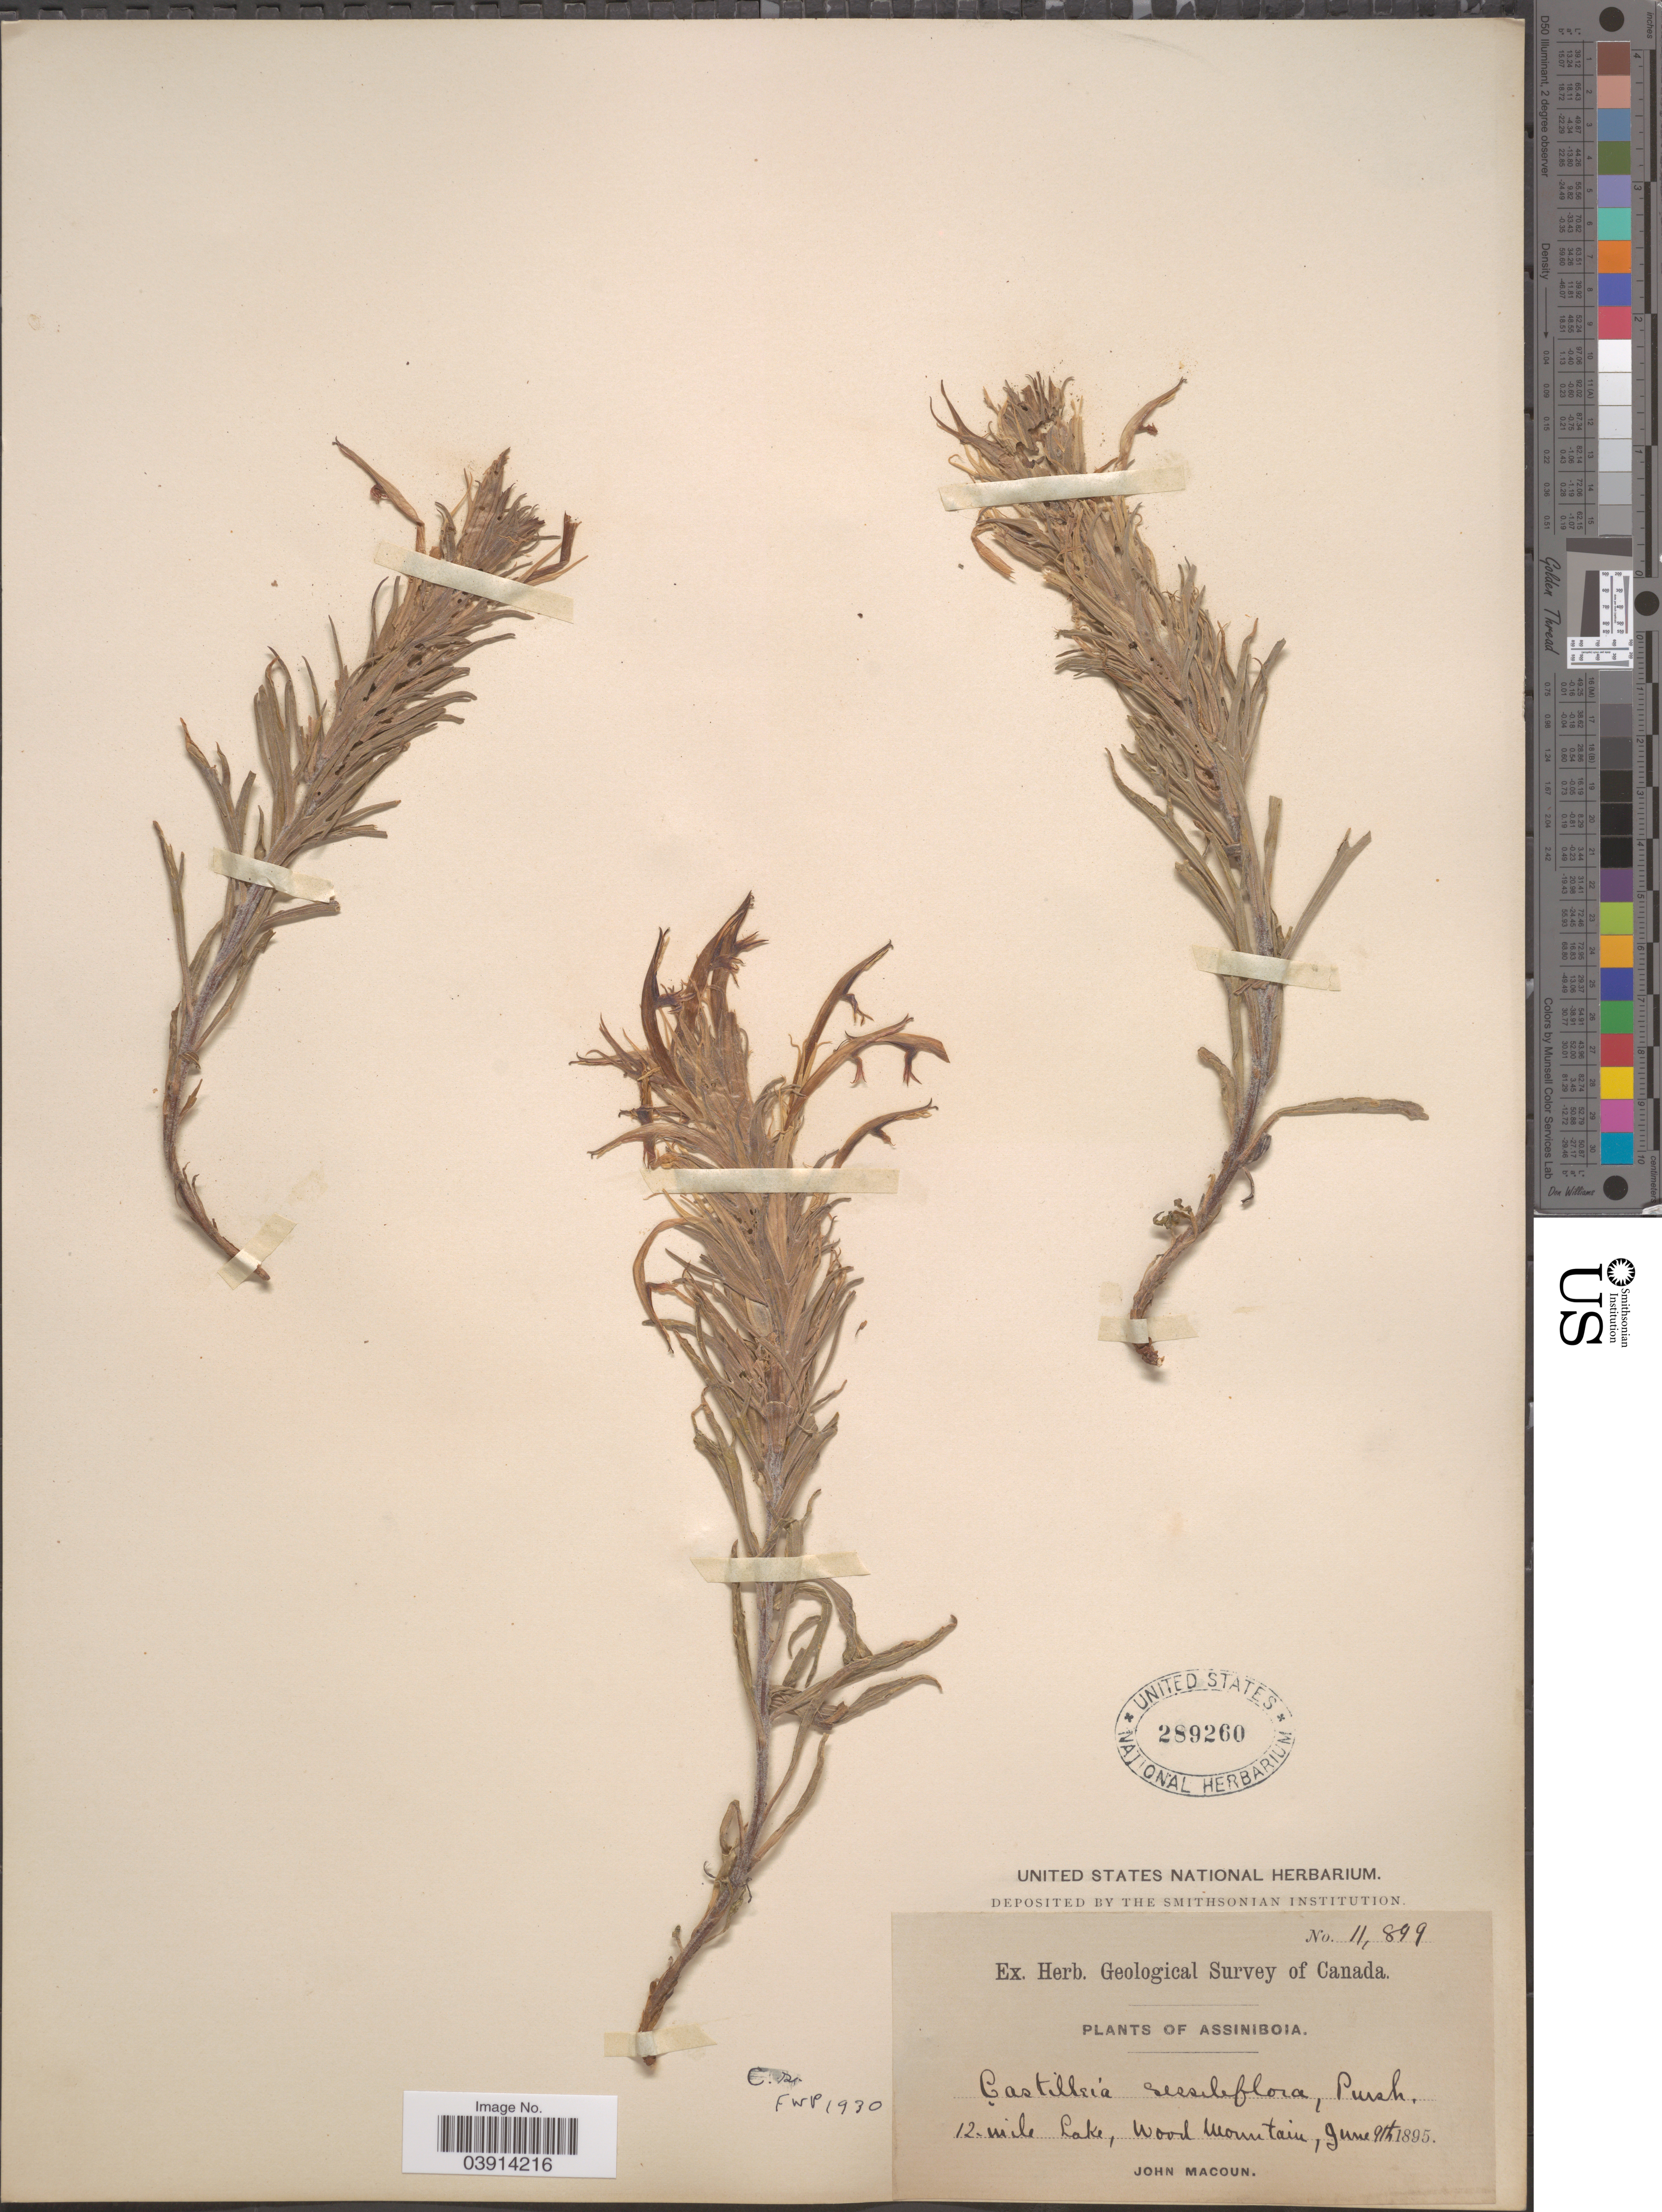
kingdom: Plantae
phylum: Tracheophyta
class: Magnoliopsida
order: Lamiales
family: Orobanchaceae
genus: Castilleja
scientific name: Castilleja sessiliflora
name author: Pursh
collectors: J. Macoun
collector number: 11899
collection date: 1895-06-09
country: Canada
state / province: Saskatchewan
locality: Assiniboia. 12. mile Lake, Wood Mountain.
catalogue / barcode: US 289260